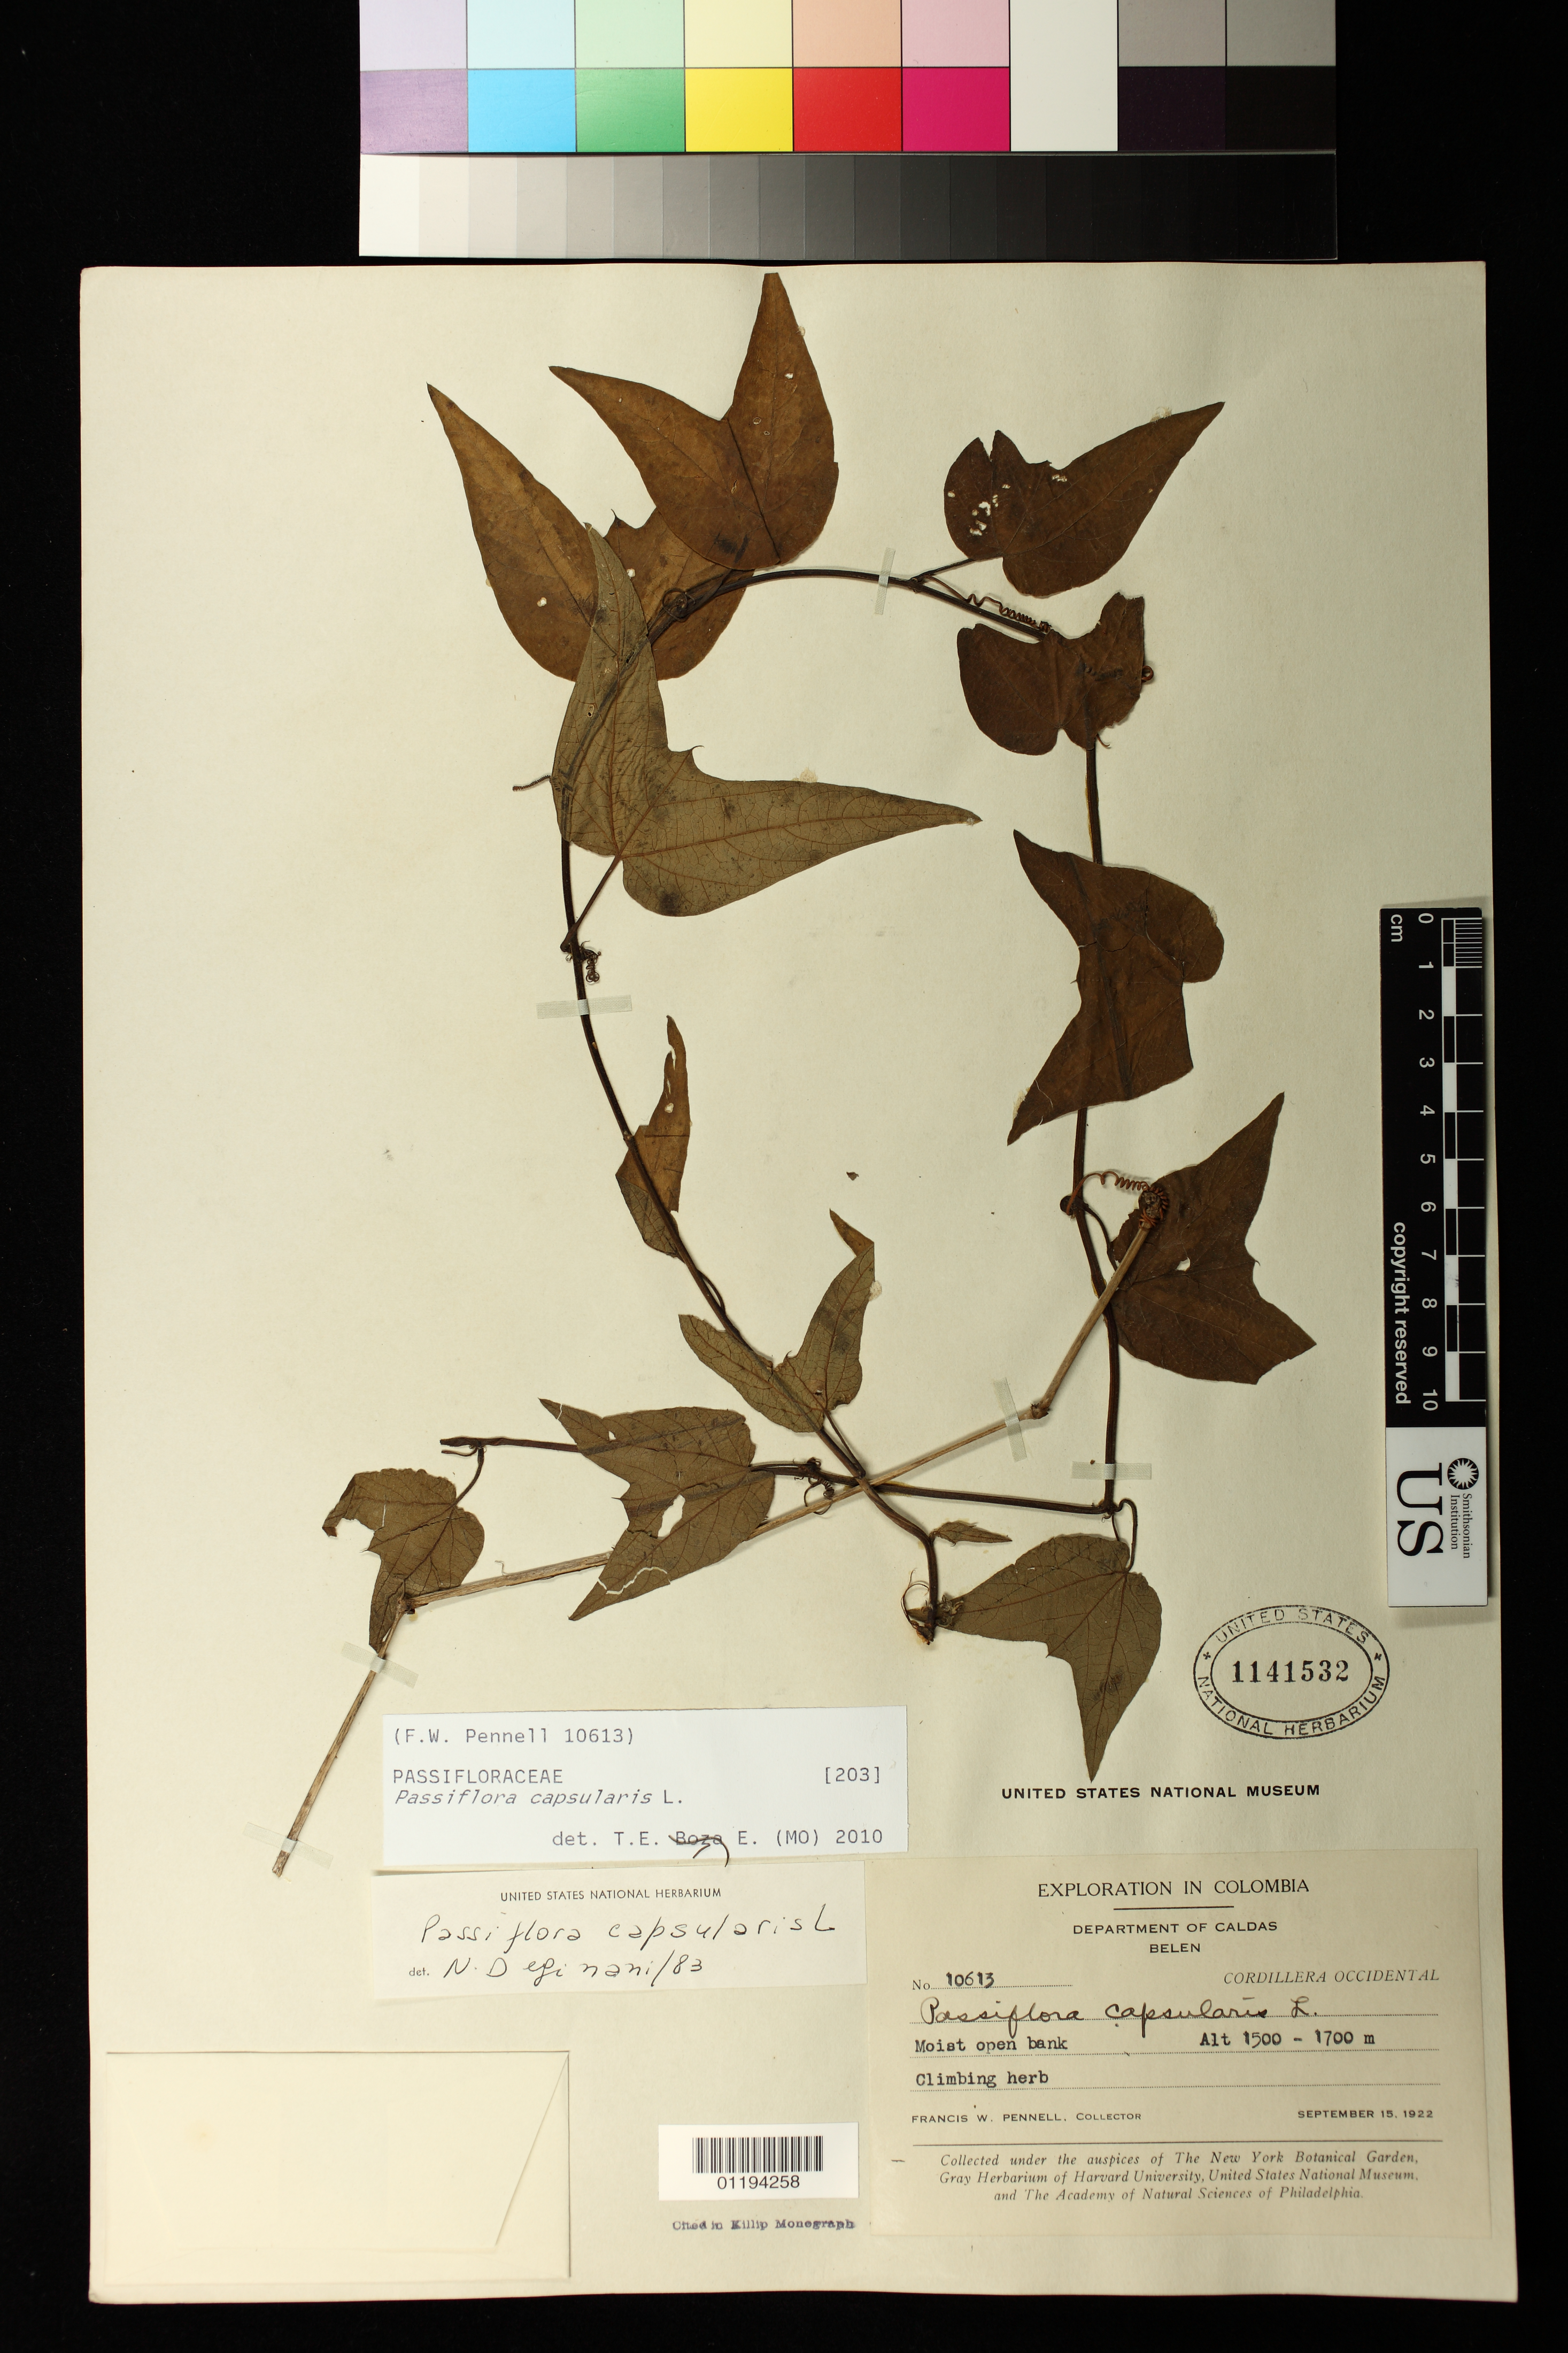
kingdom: Plantae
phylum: Tracheophyta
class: Magnoliopsida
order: Malpighiales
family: Passifloraceae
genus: Passiflora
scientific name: Passiflora capsularis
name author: L.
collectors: F. W. Pennell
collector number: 10613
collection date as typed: Sep 15 1922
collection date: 1922-09-15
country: Colombia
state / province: Risaralda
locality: Cordillera Occidental, Belen.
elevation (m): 1500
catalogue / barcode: US 1141532